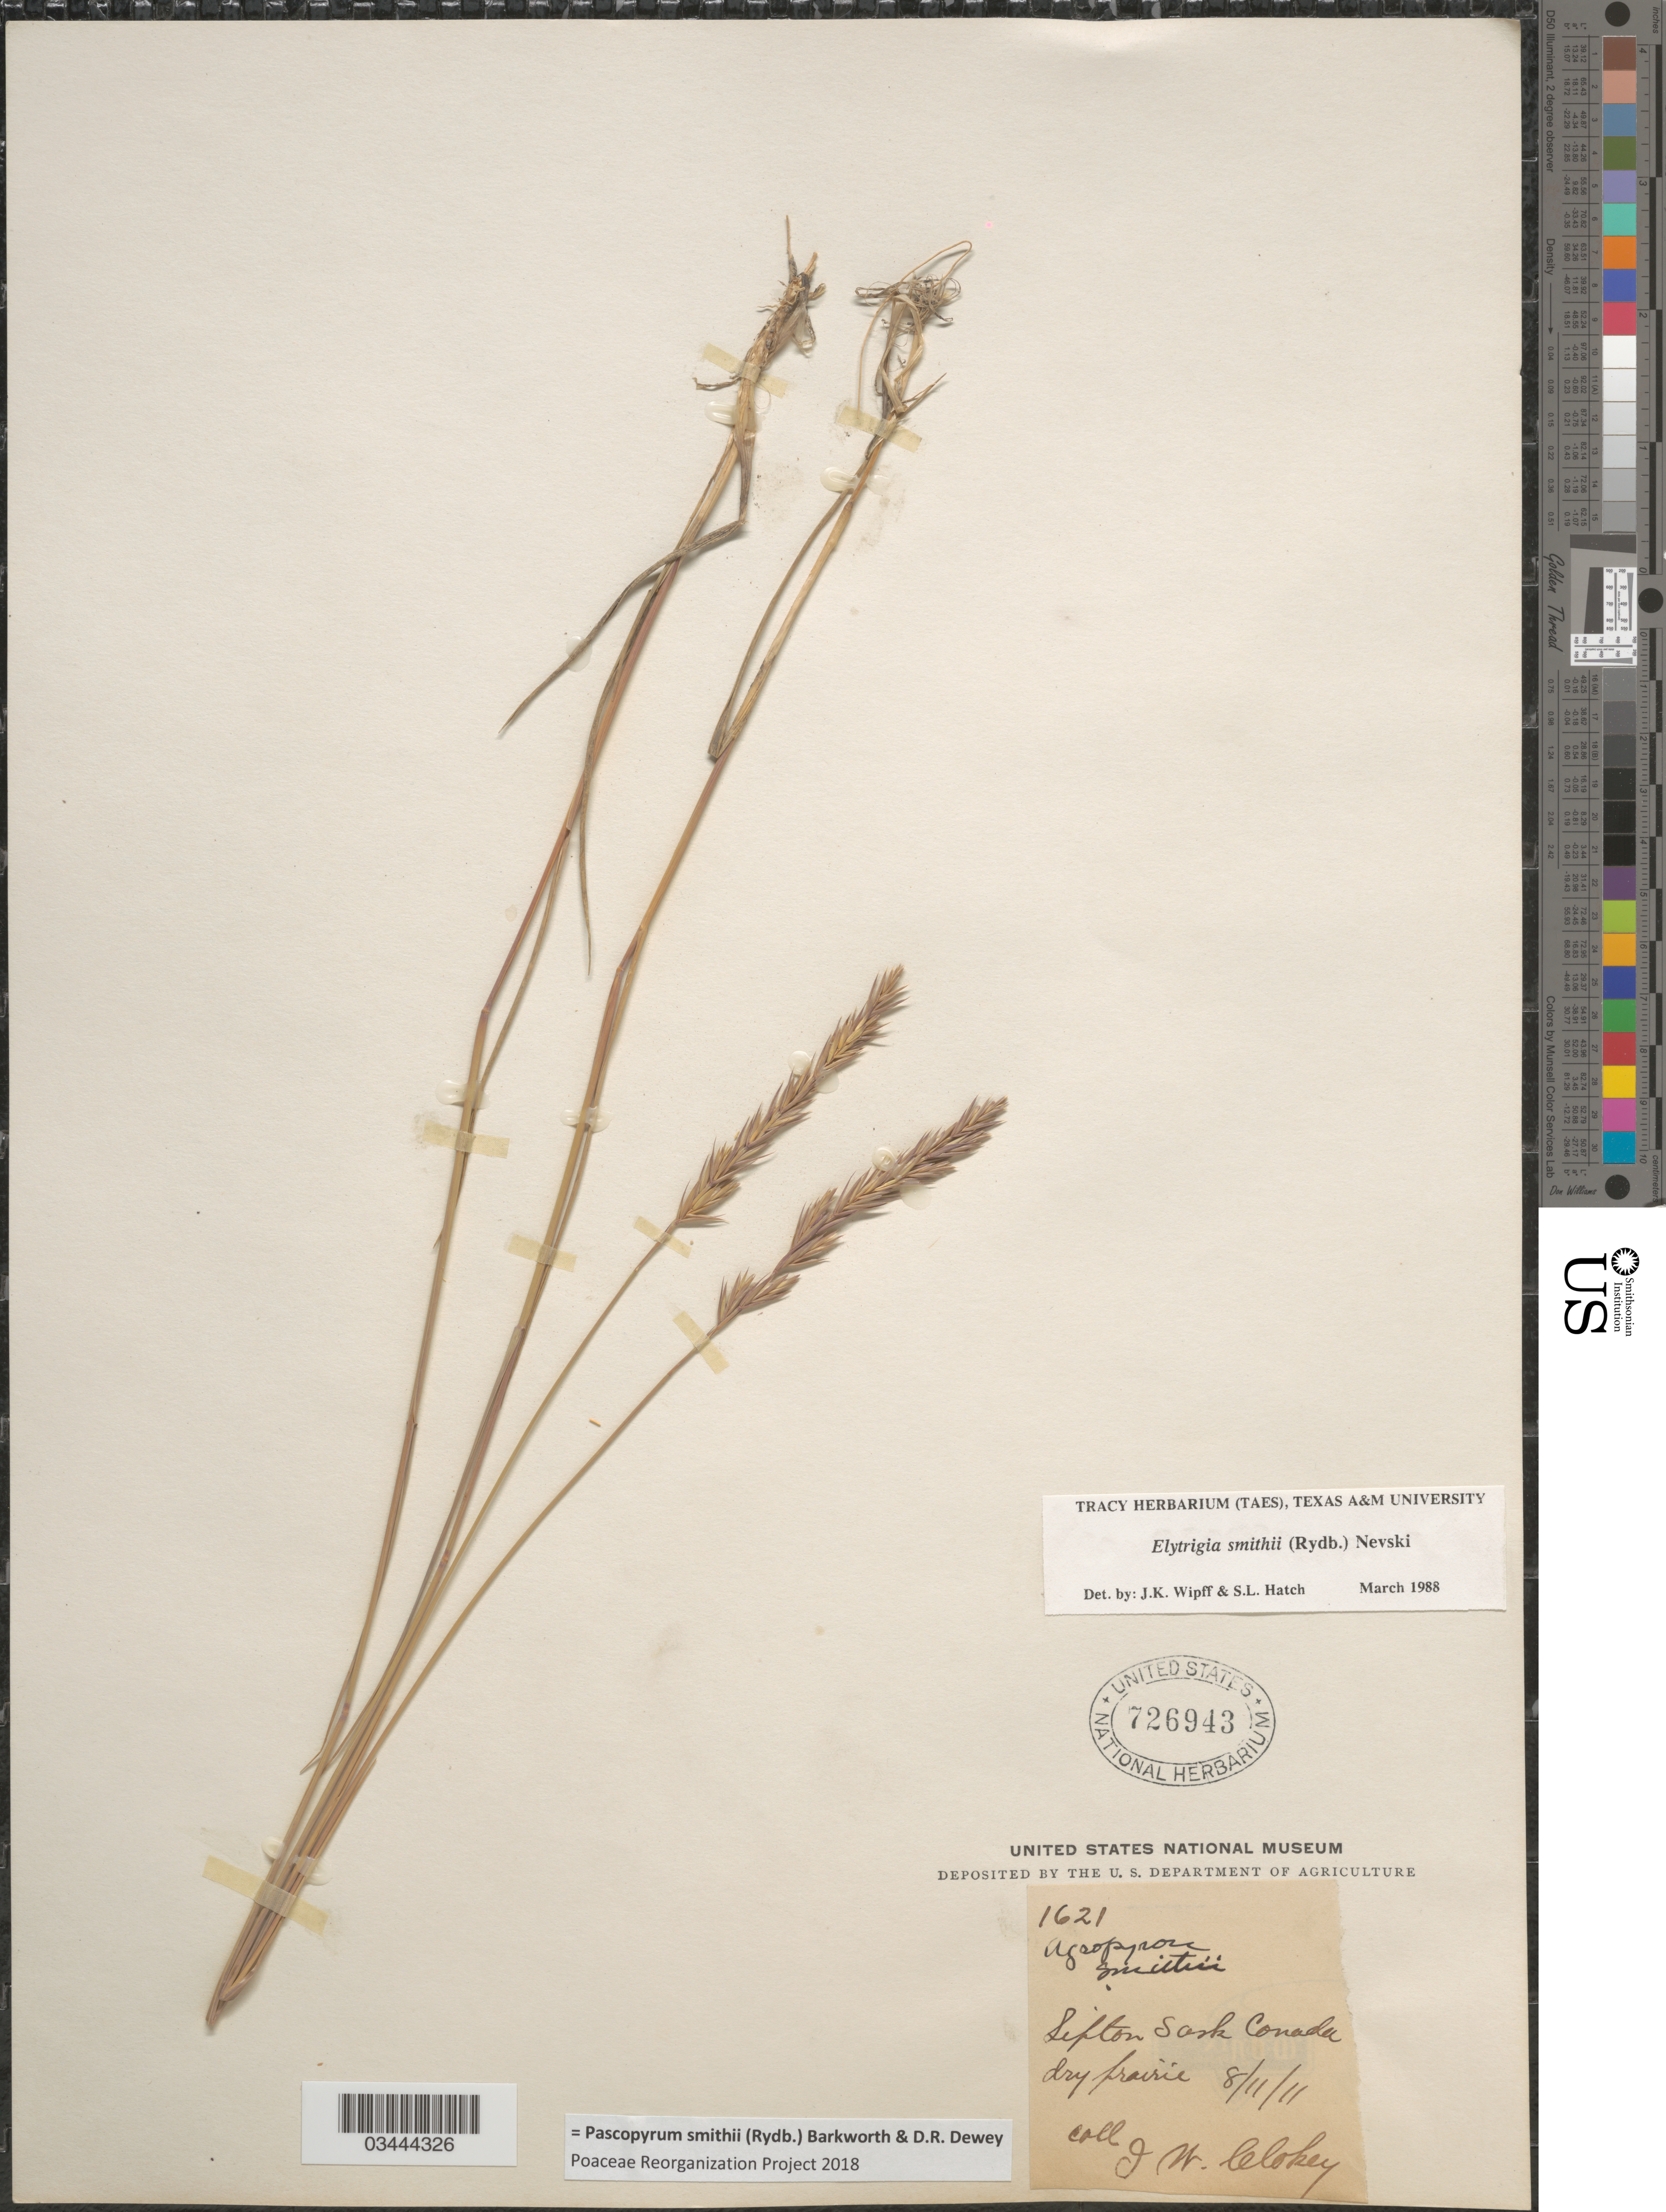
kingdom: Plantae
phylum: Tracheophyta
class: Liliopsida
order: Poales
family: Poaceae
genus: Pascopyrum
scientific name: Pascopyrum smithii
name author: (Rydb.) Barkworth & Dewey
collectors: J. Clokey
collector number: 1621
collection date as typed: Transcribed d/m/y: 8/11/11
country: Canada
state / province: Saskatchewan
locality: Lipton.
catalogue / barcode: US 726943